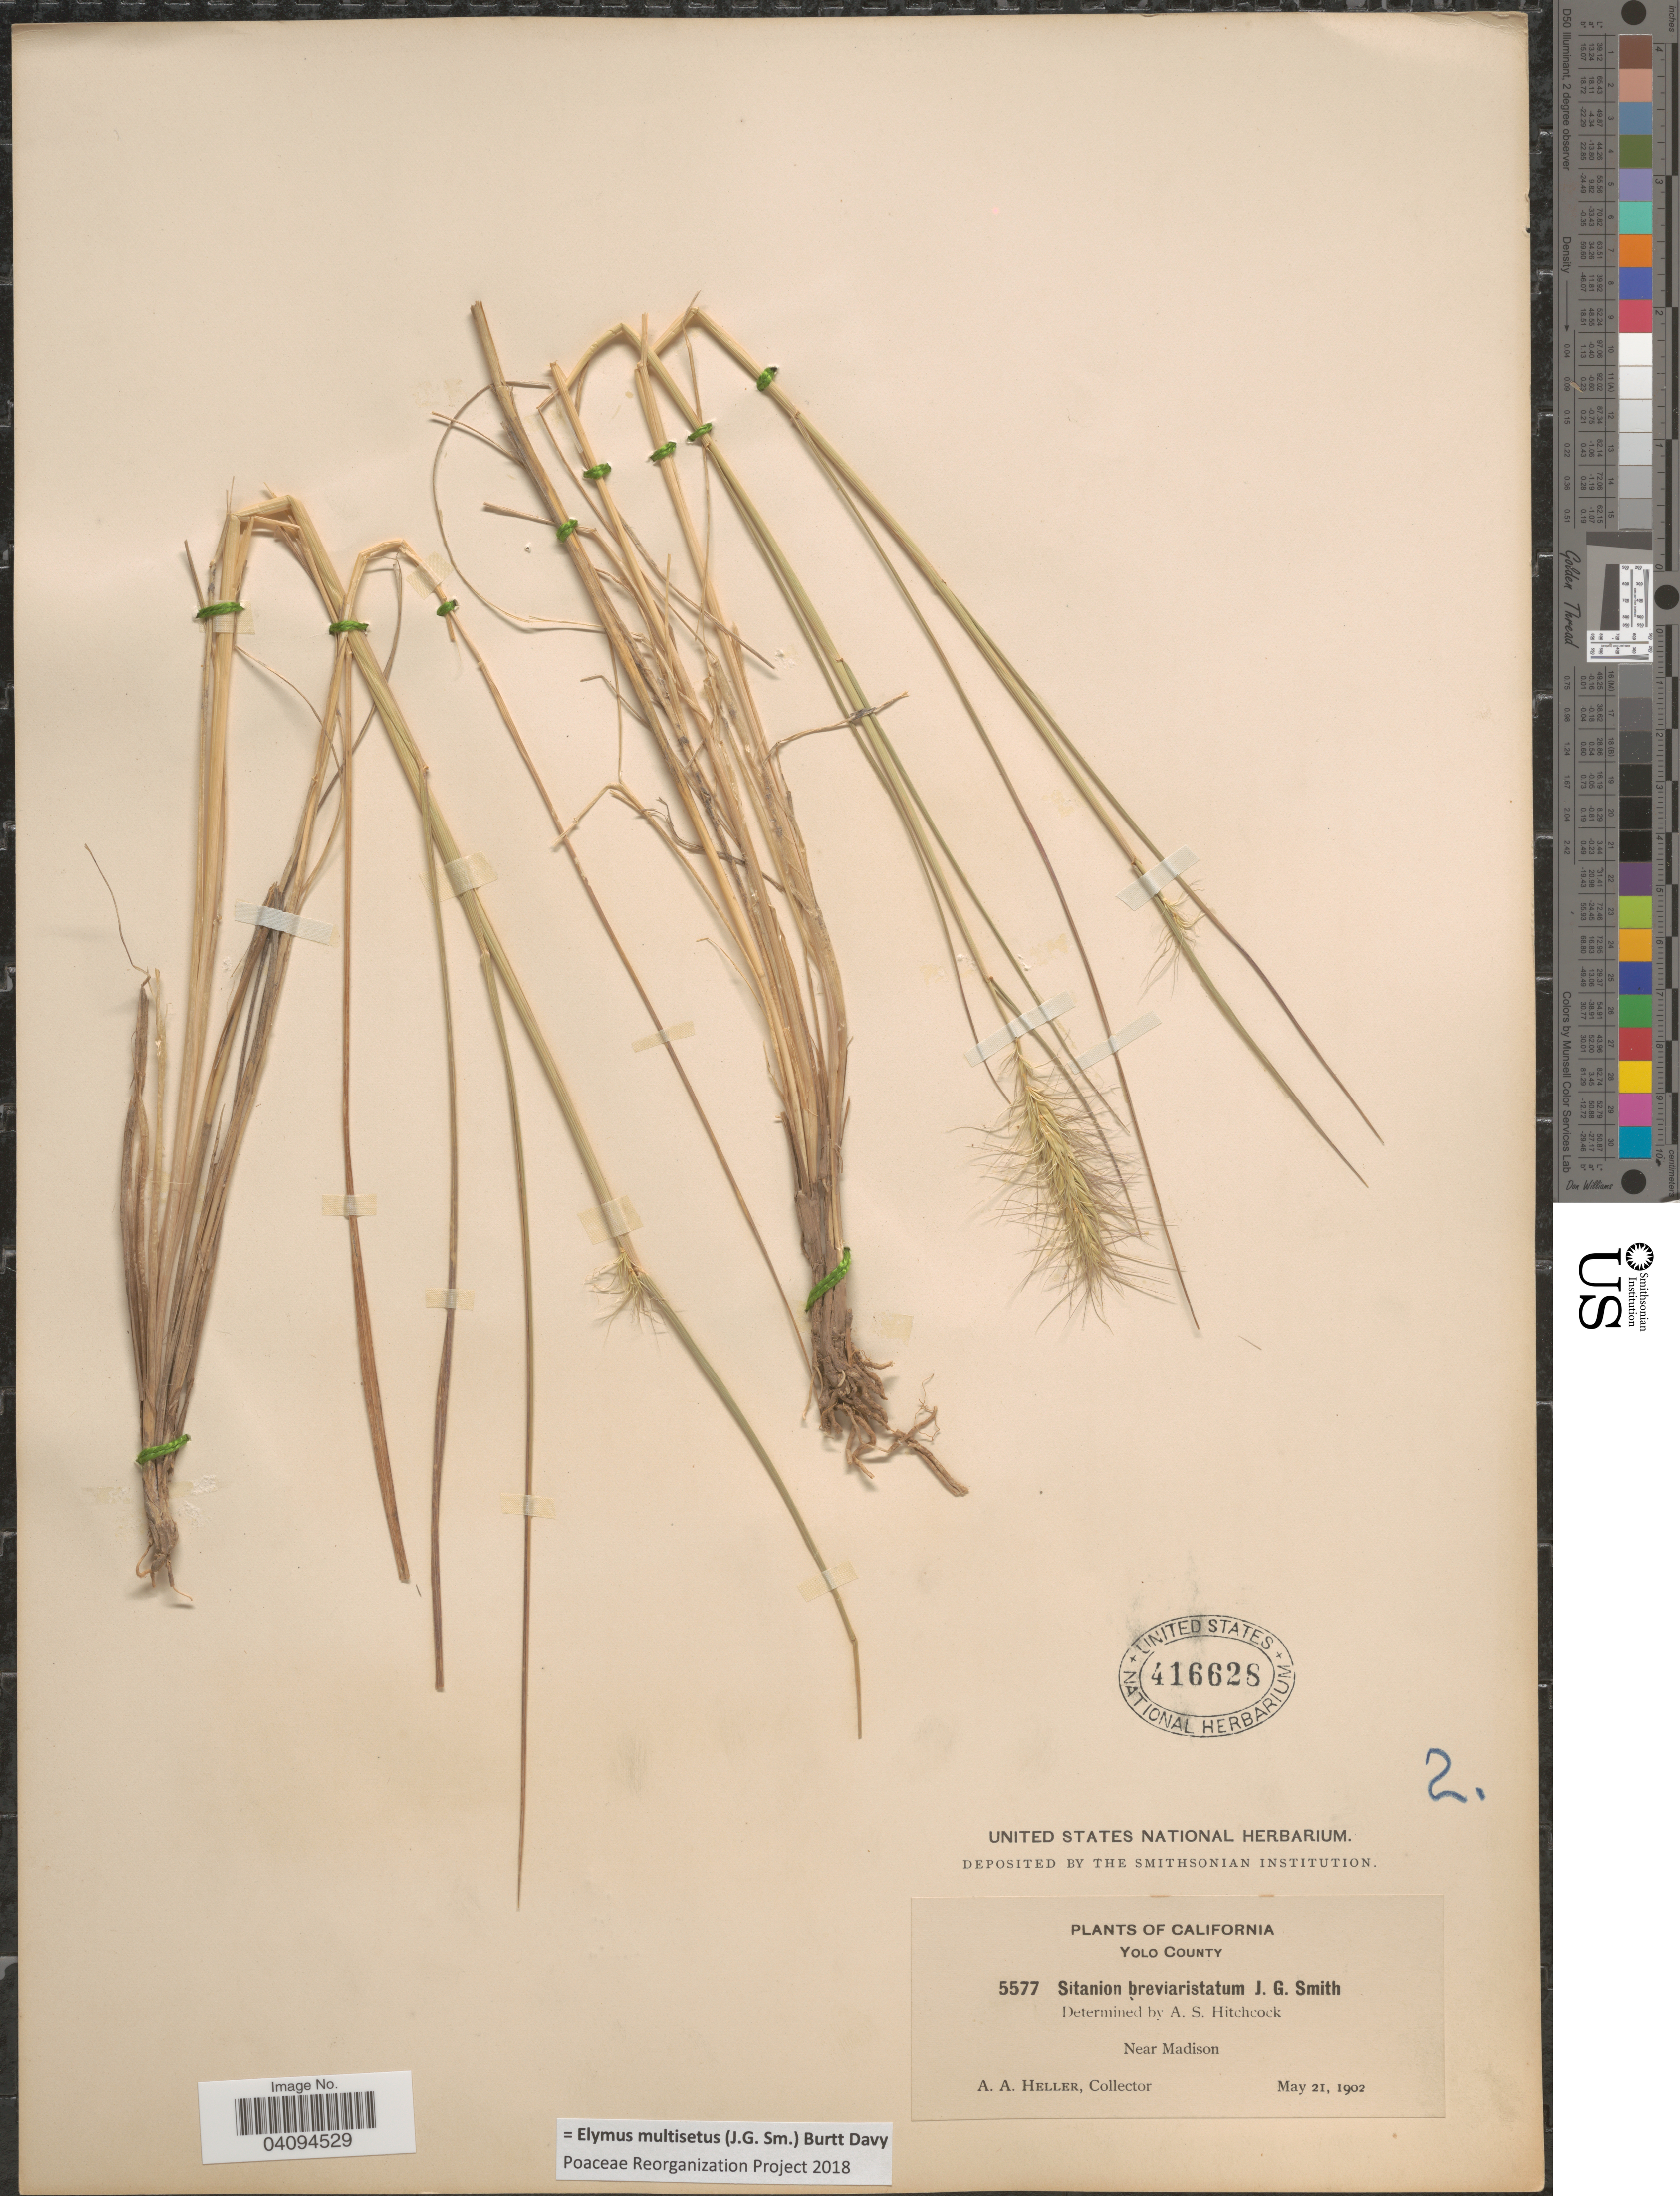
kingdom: Plantae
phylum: Tracheophyta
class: Liliopsida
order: Poales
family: Poaceae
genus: Elymus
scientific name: Elymus multisetus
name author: (J.G. Sm.) Burtt Davy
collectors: A. A. Heller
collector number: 5577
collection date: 1902-05-21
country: United States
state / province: California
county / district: Yolo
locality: Yolo County. Near Madison.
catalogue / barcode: US 416628